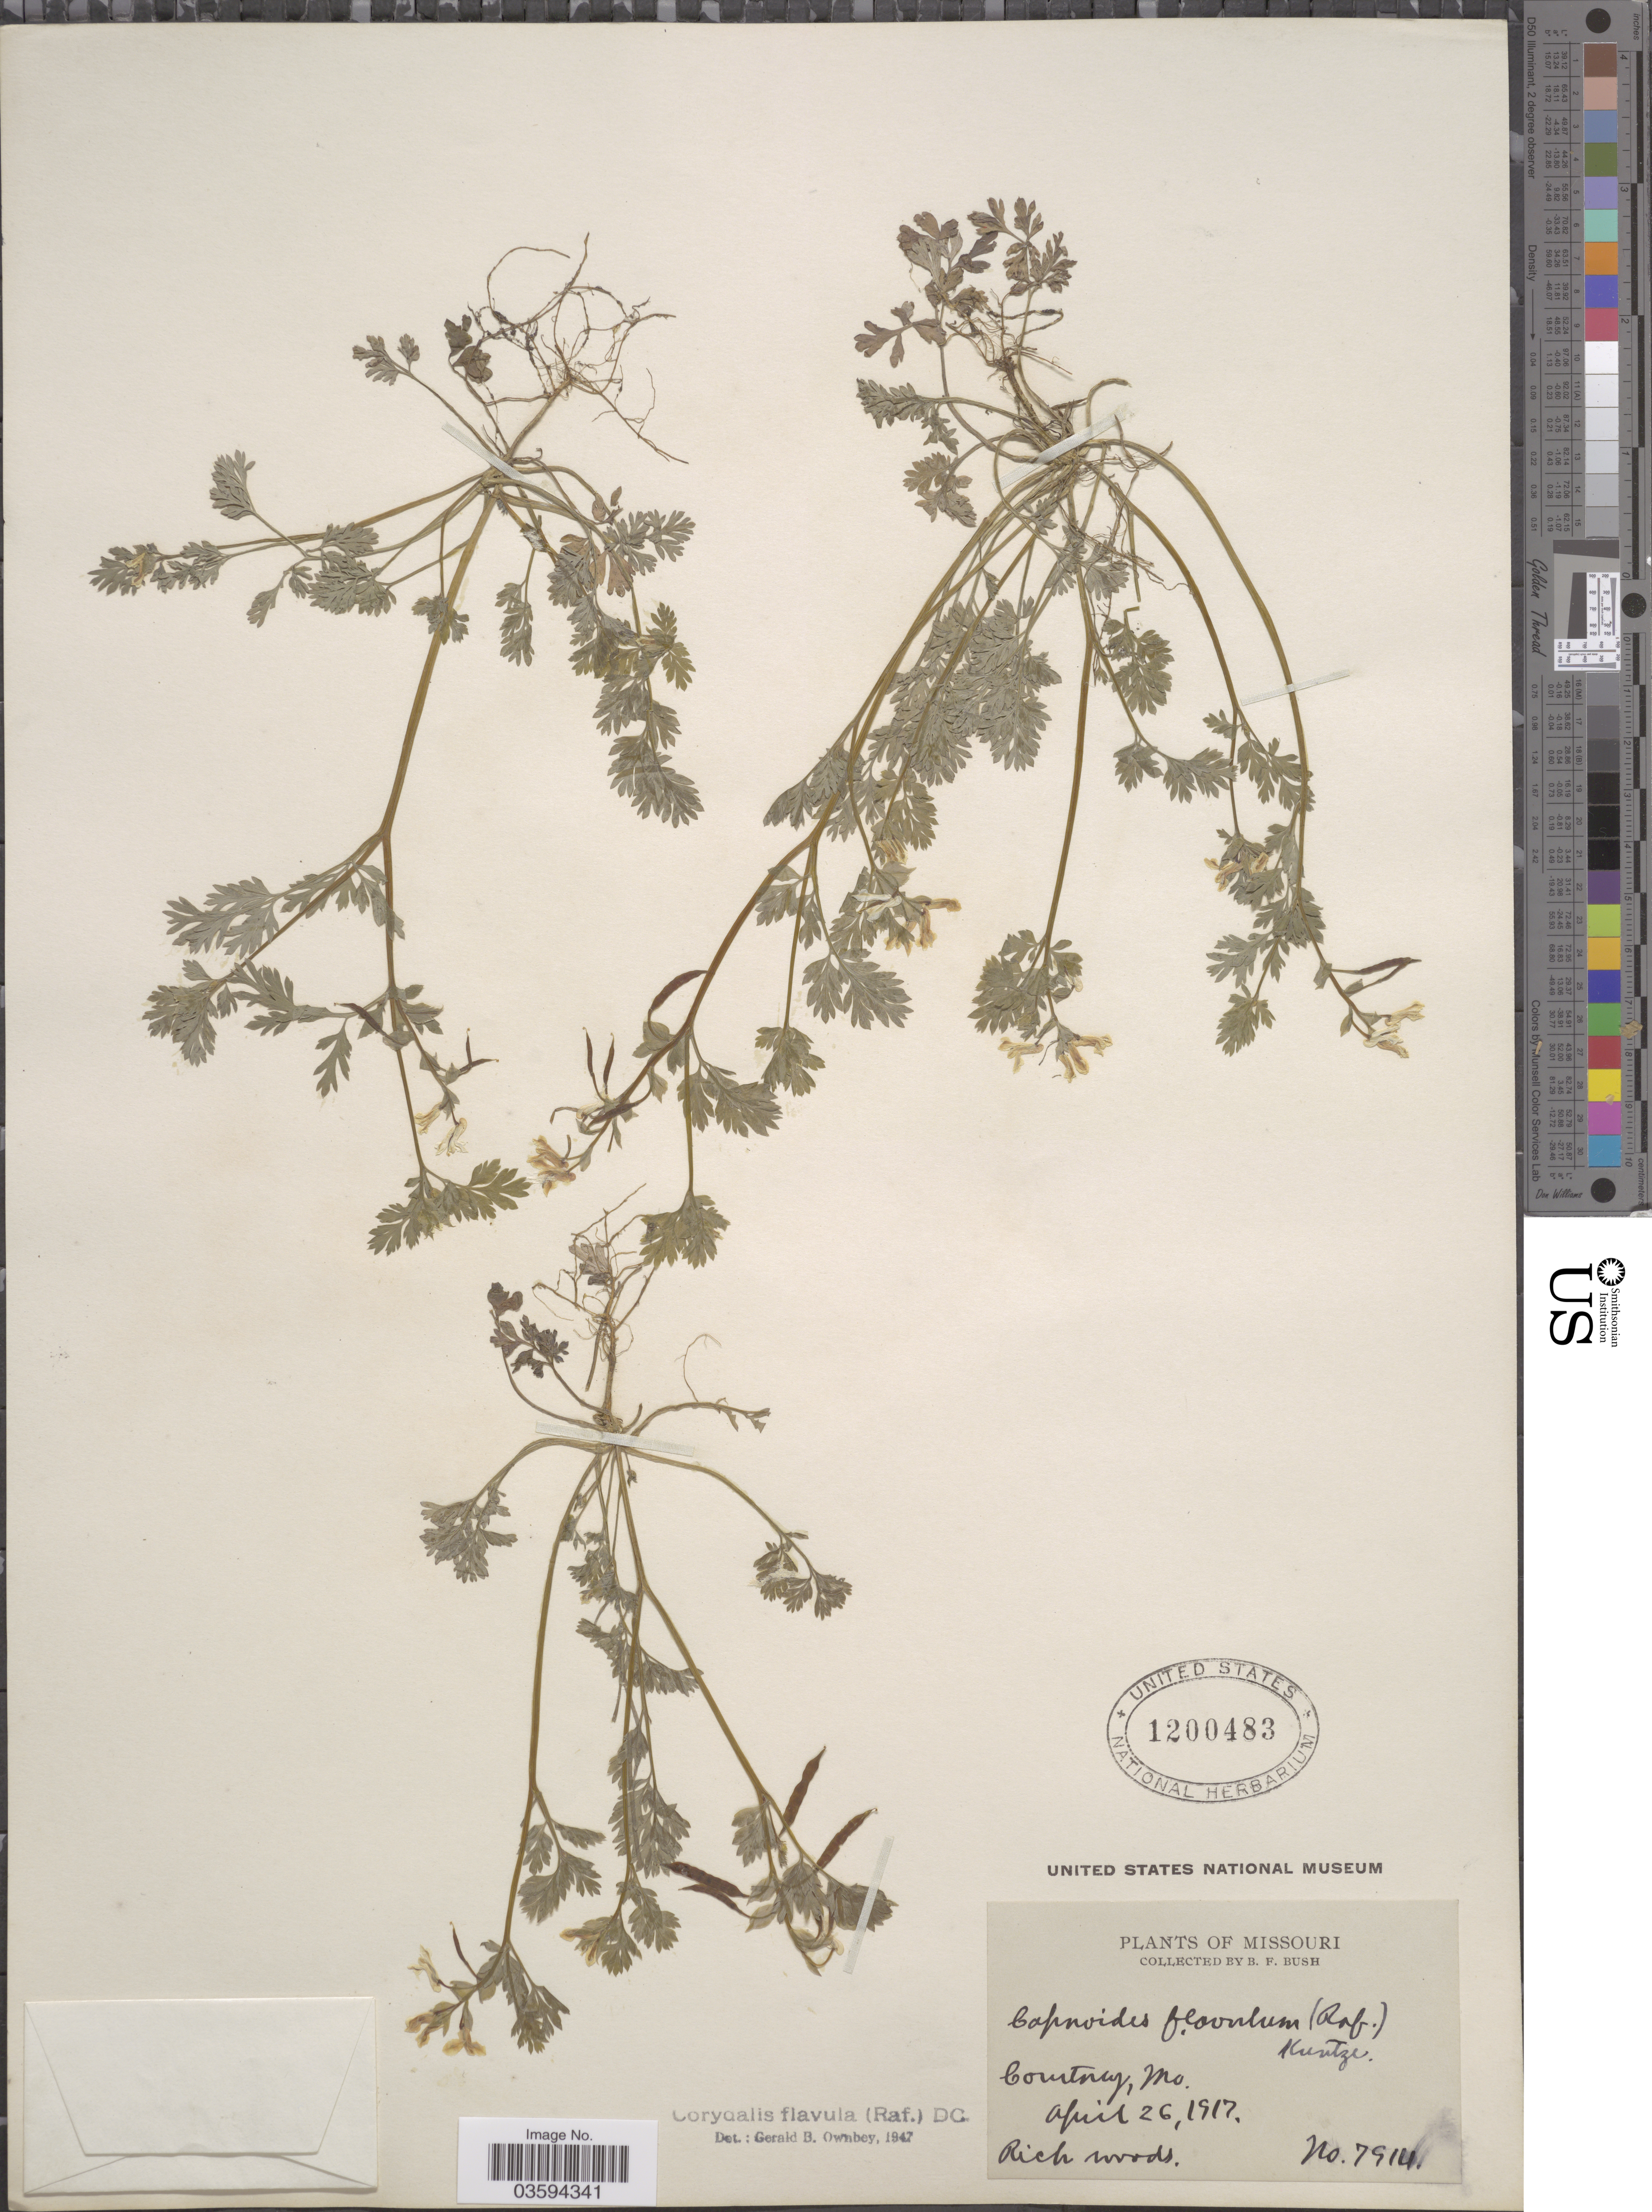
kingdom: Plantae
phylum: Tracheophyta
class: Magnoliopsida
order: Ranunculales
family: Papaveraceae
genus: Corydalis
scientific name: Corydalis flavula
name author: (Raf.) DC.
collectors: B. F. Bush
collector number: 7914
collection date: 1917-04-26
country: United States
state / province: Missouri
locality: Courtney.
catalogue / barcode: US 1200483